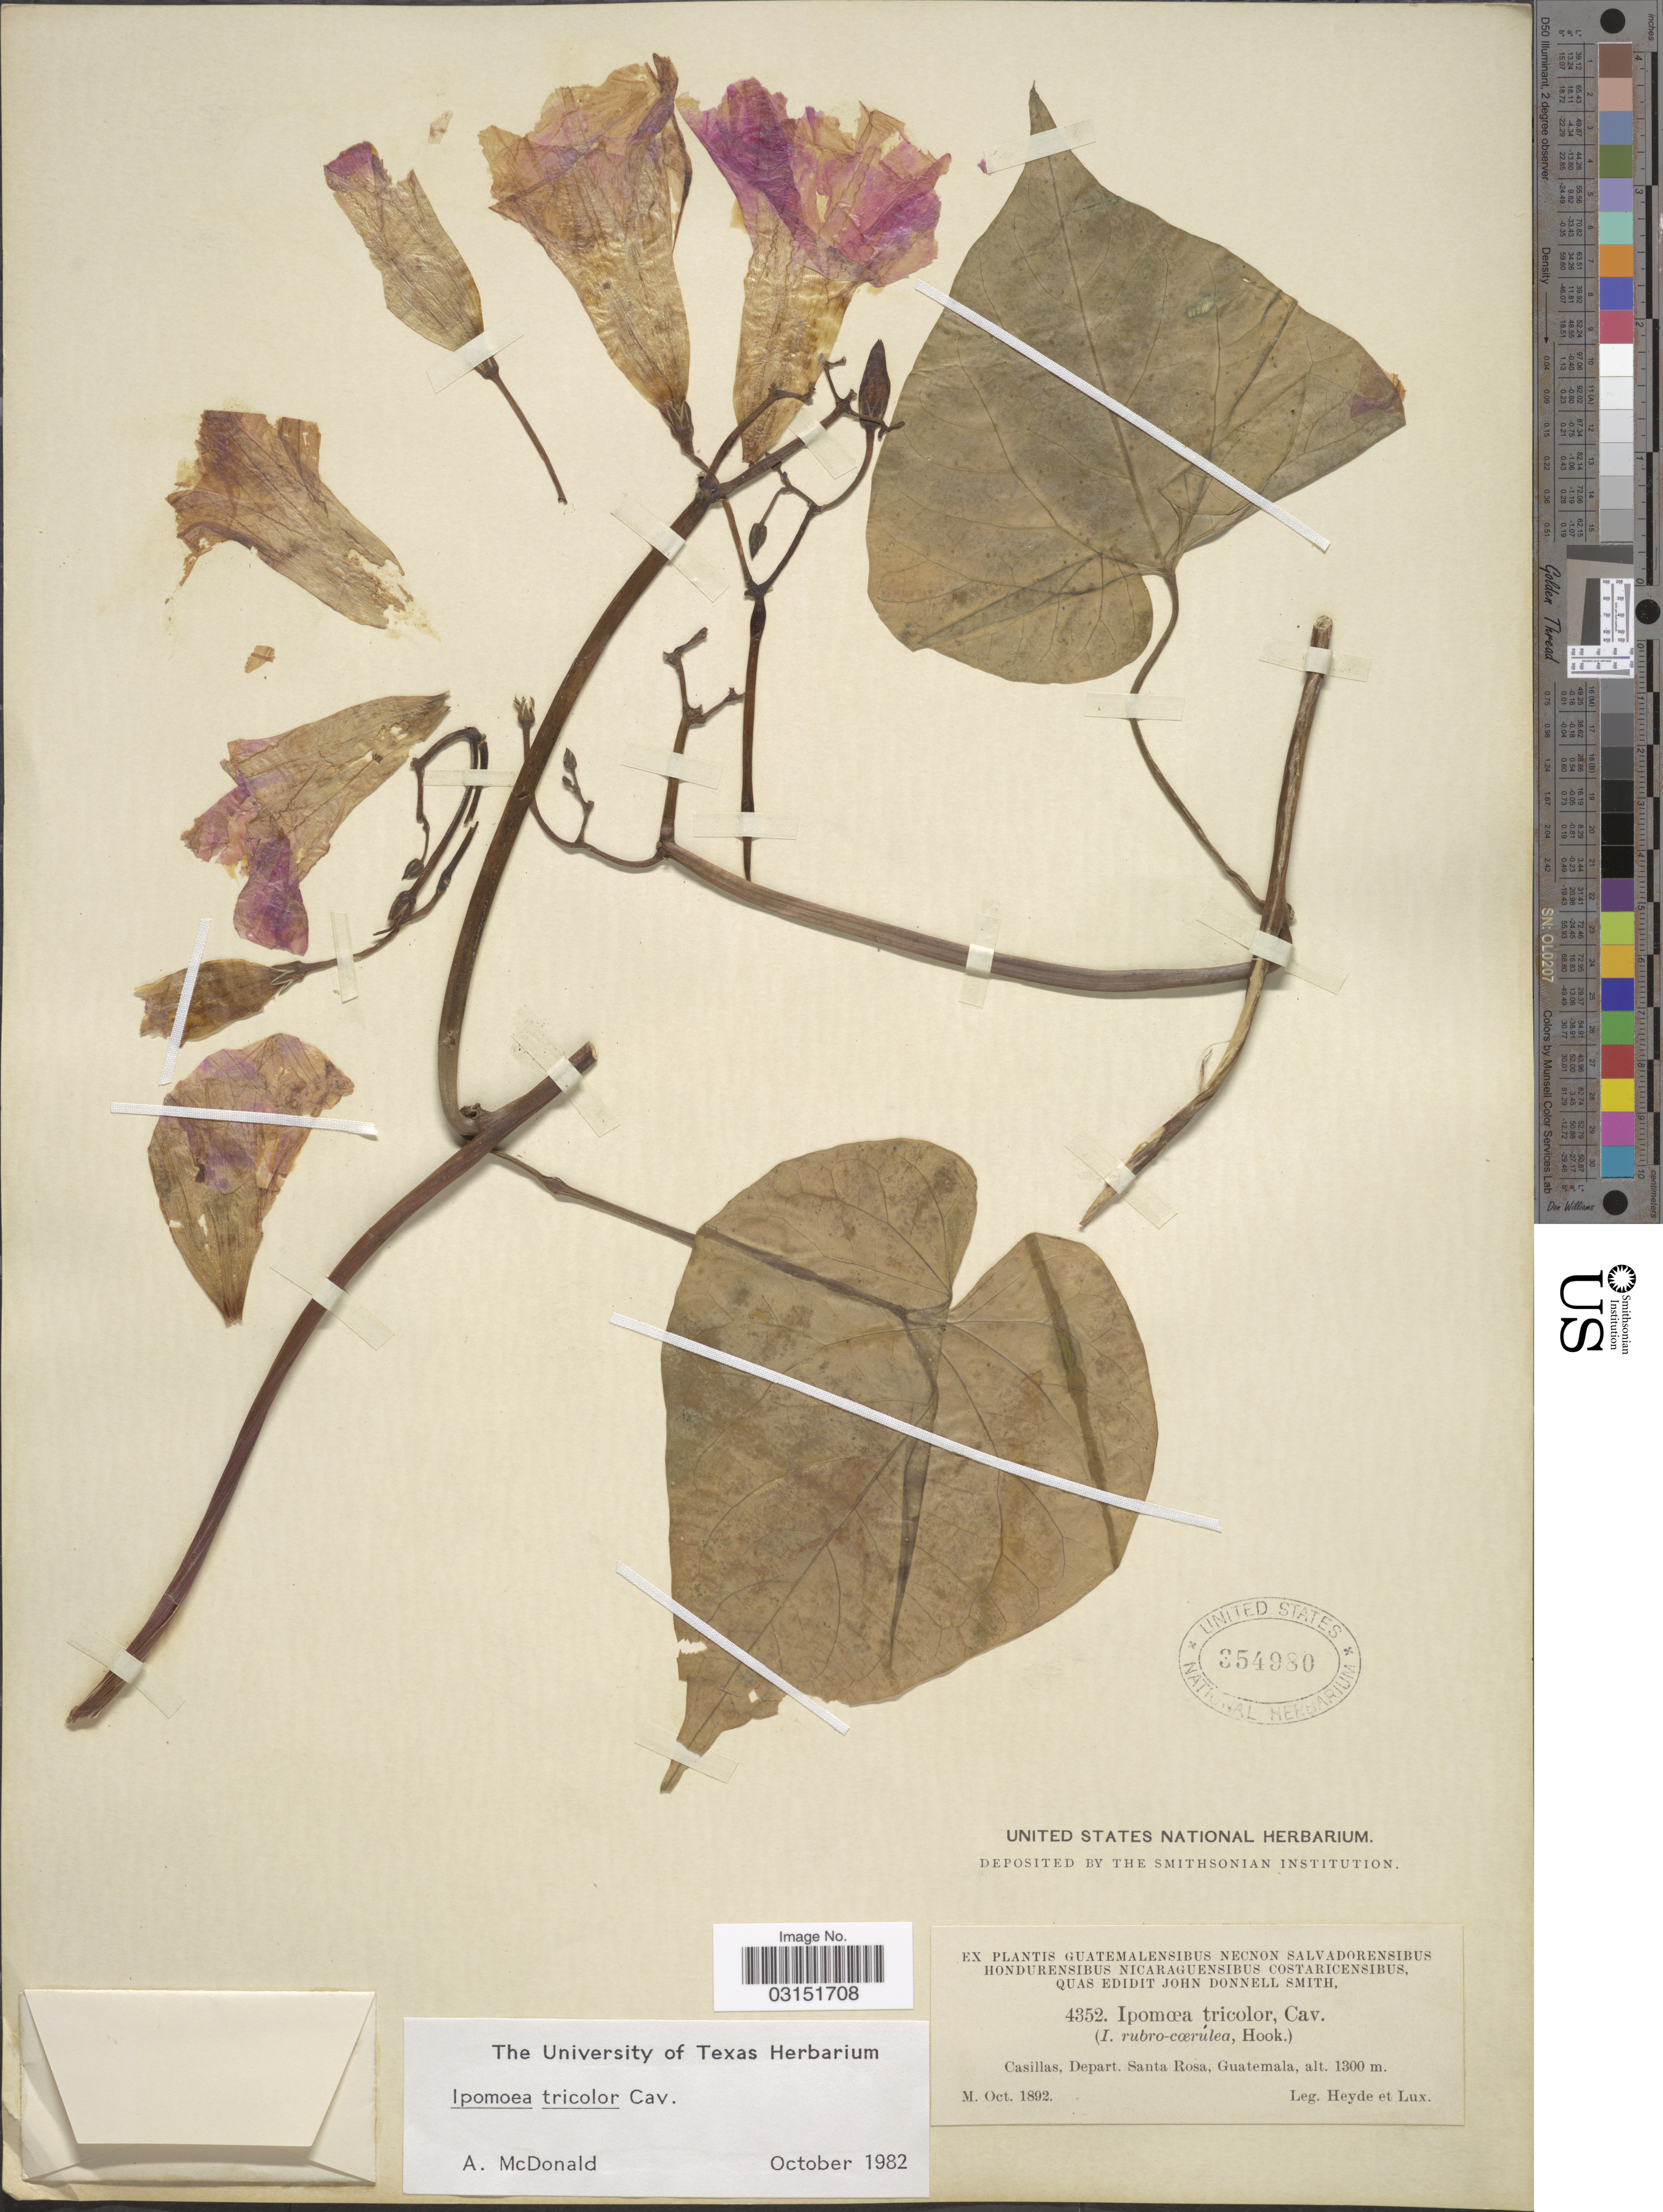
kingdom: Plantae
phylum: Tracheophyta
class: Magnoliopsida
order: Solanales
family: Convolvulaceae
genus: Ipomoea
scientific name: Ipomoea tricolor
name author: Cav.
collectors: Heyde & Lux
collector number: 4352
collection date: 1892-10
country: Guatemala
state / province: Santa Rosa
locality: Casillas, Depart. Santa Rosa.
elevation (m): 1300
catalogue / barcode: US 354980